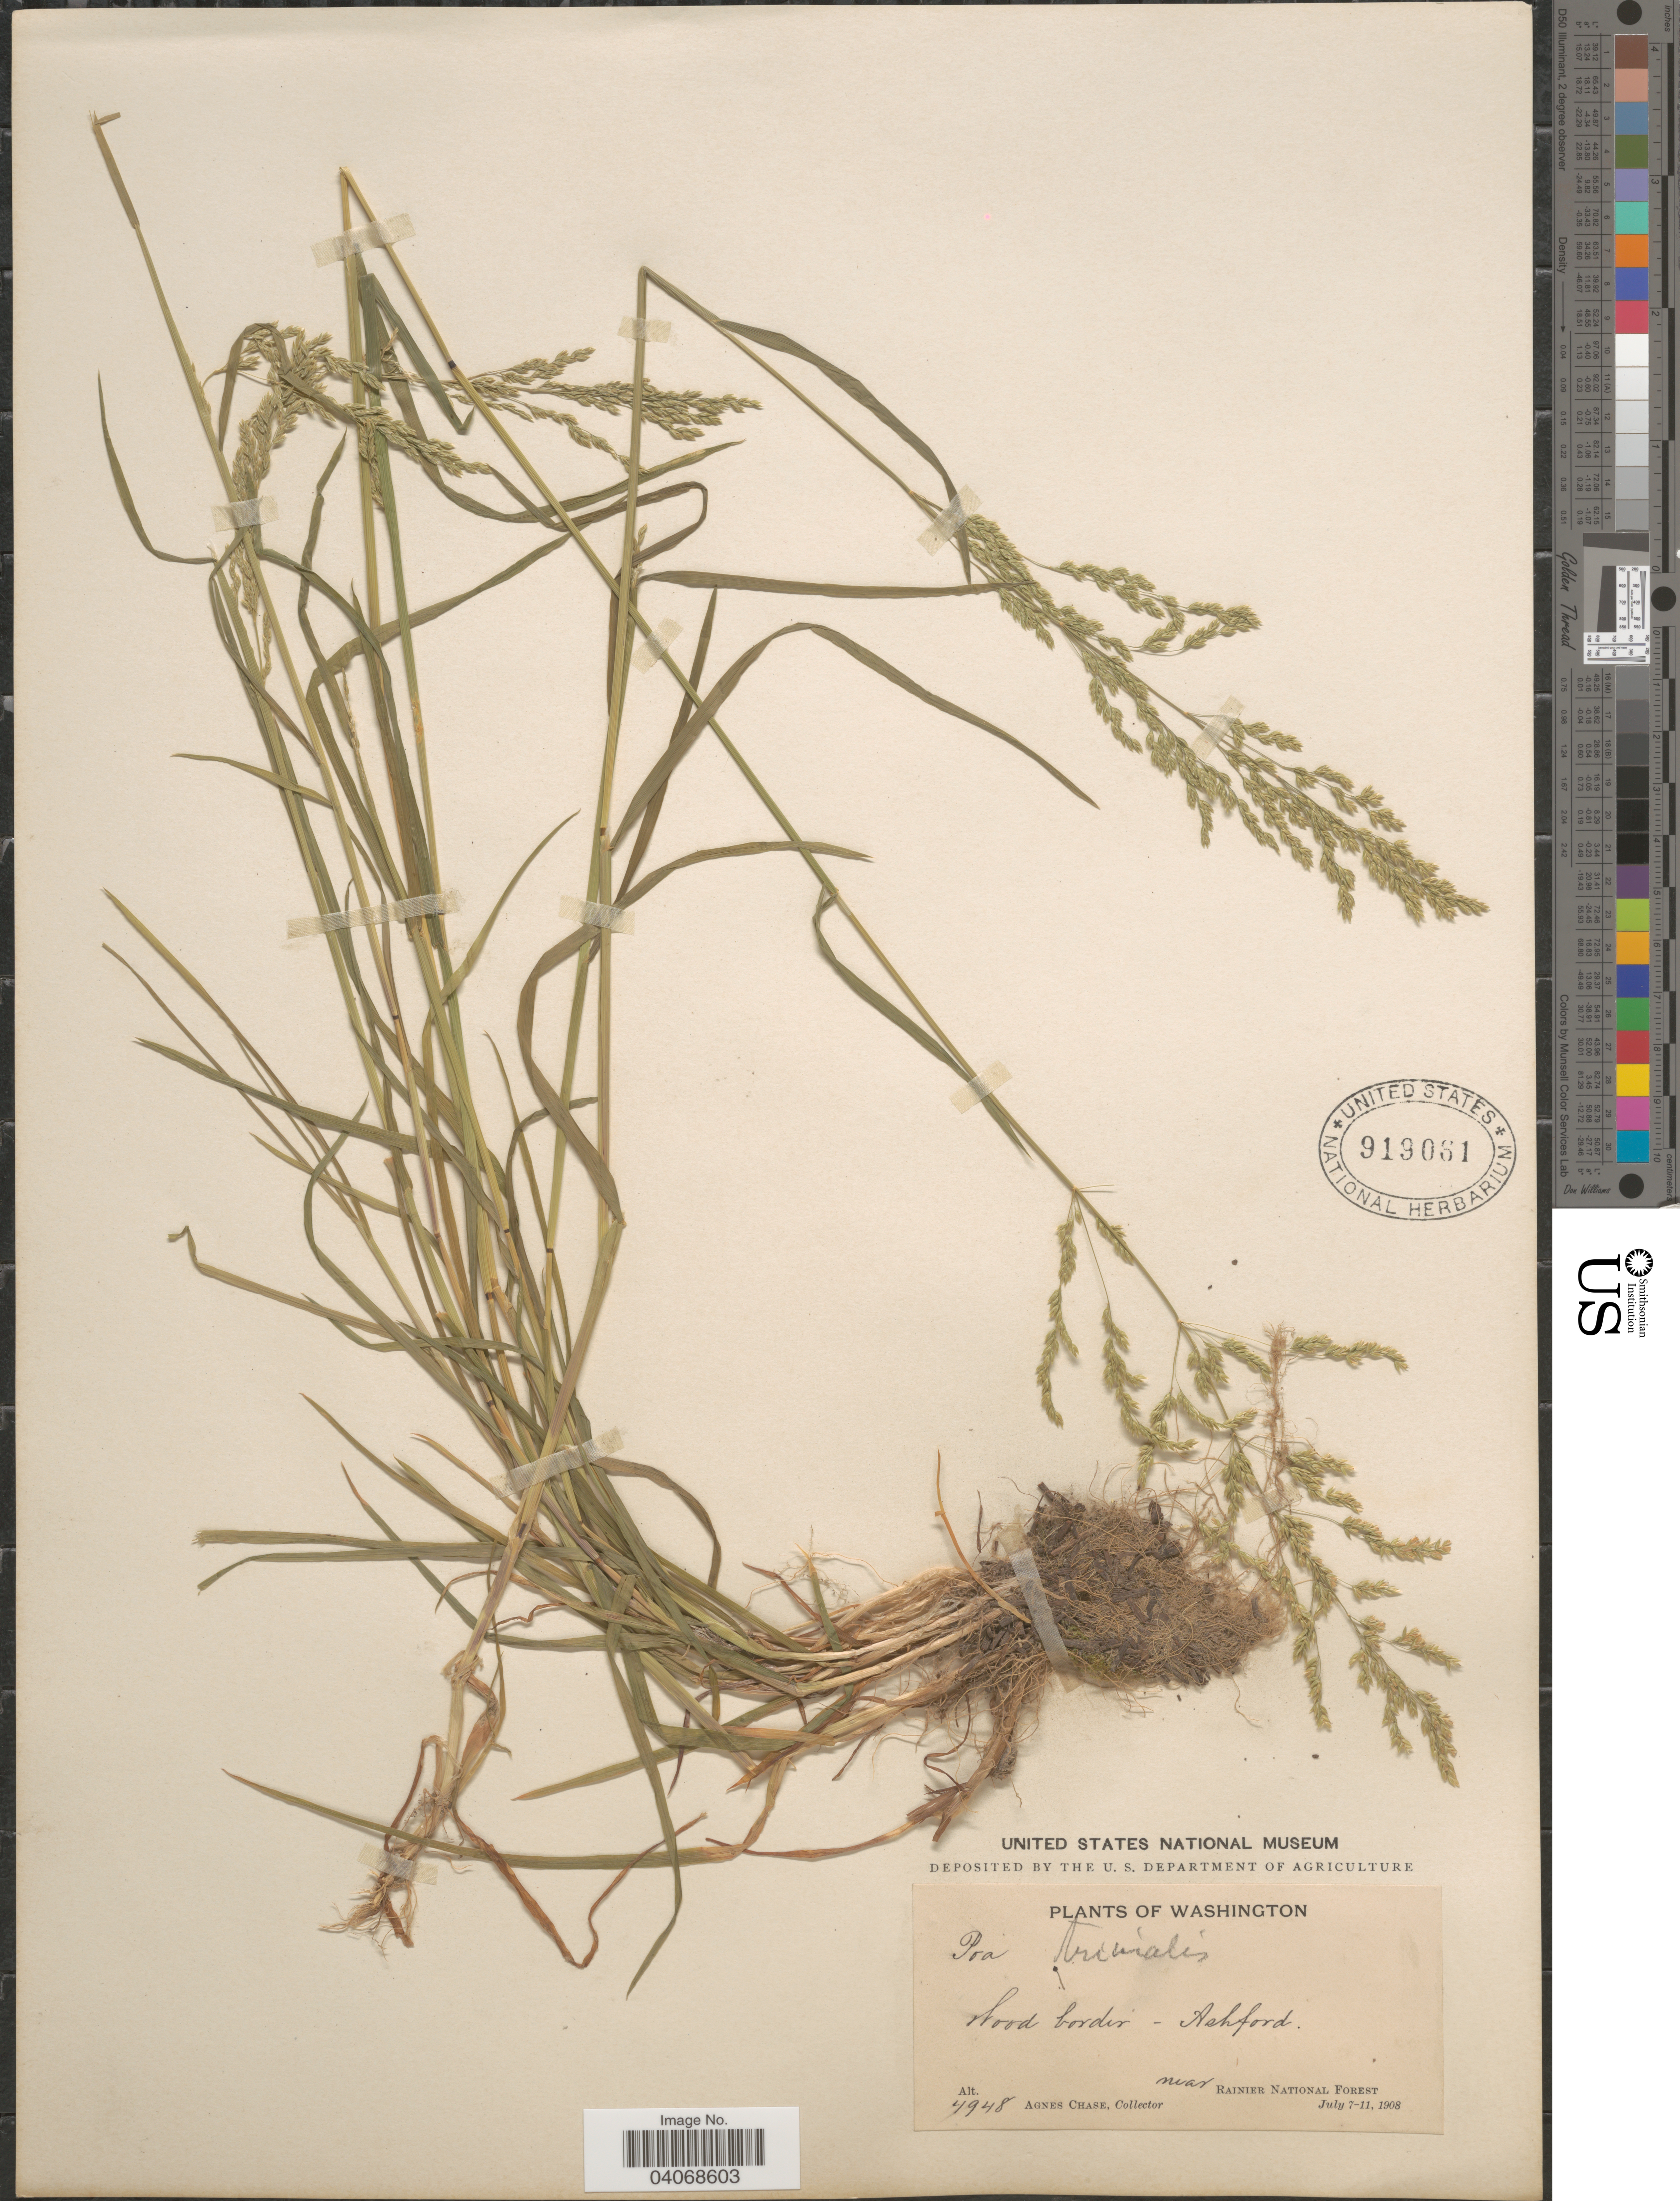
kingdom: Plantae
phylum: Tracheophyta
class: Liliopsida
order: Poales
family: Poaceae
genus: Poa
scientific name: Poa trivialis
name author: L.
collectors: A. Chase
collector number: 4948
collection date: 1908-07-07/1908-07-11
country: United States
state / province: Washington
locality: Wood border - Ashford near Rainier National Forest.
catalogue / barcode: US 919061